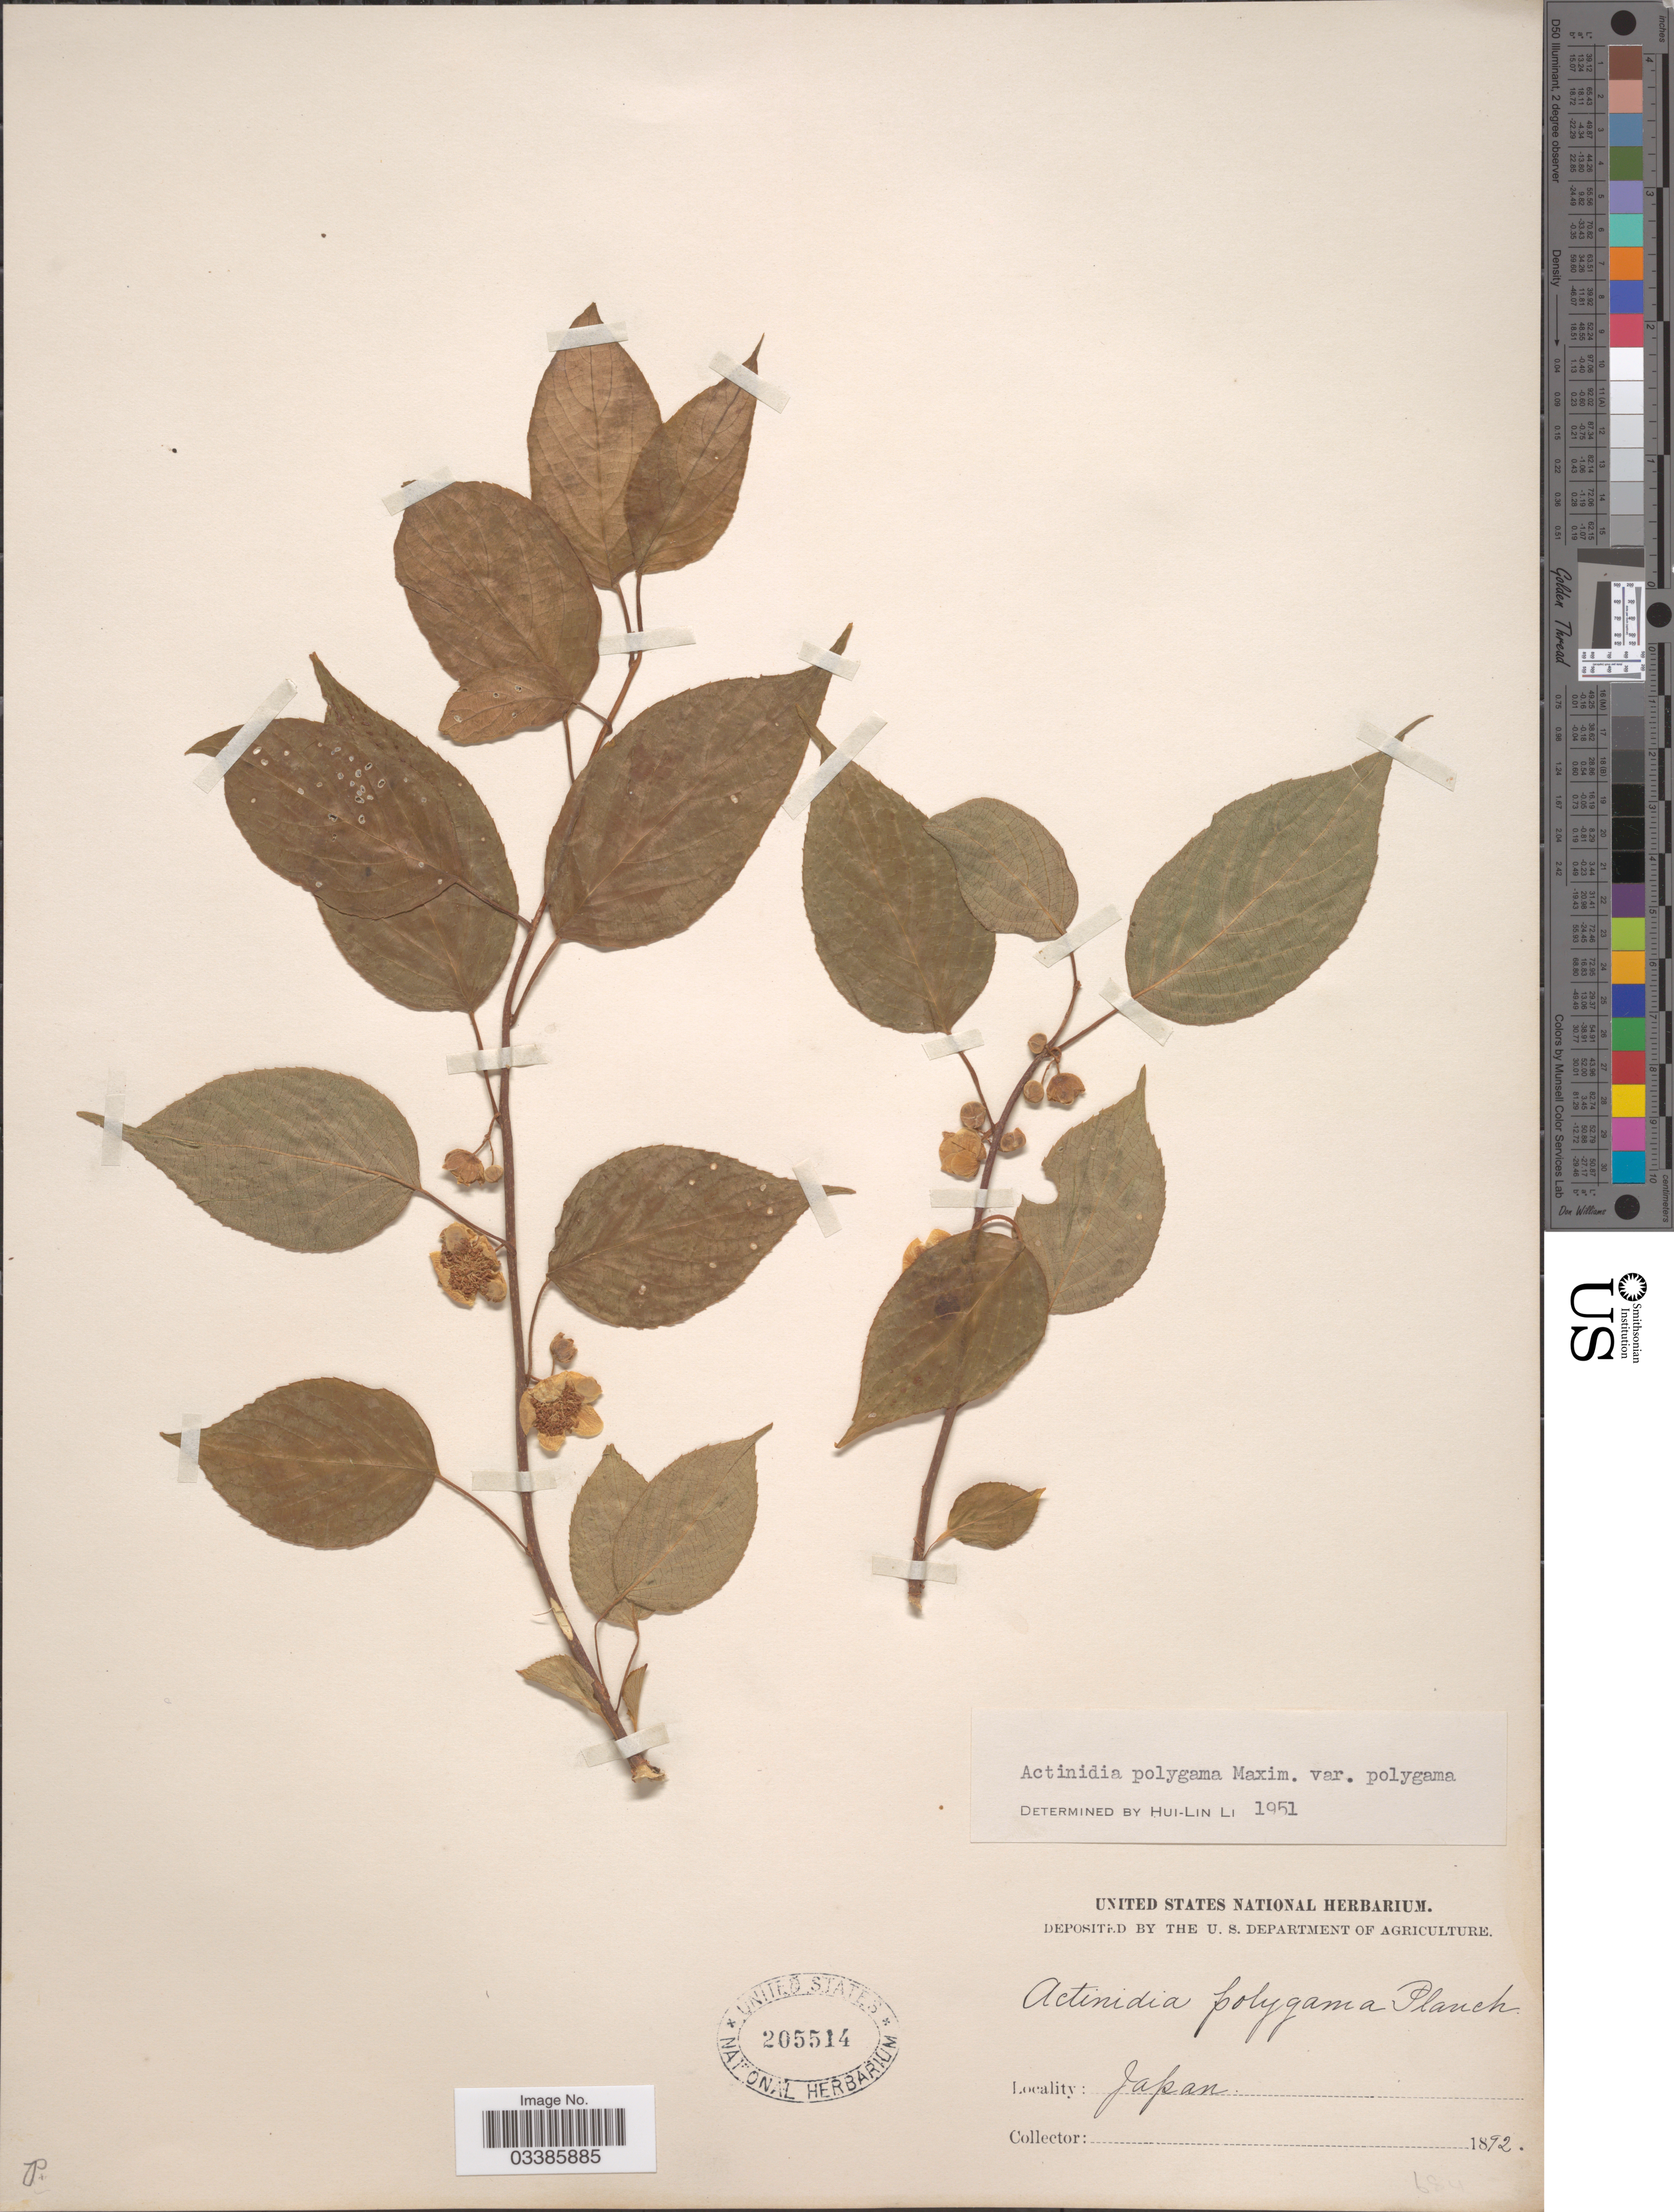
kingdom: Plantae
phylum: Tracheophyta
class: Magnoliopsida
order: Ericales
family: Actinidiaceae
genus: Actinidia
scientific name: Actinidia polygama var. polygama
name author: (Siebold & Zucc.) Planch. ex Maxim.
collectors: ex herb. United States National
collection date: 1892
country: Japan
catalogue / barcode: US 205514